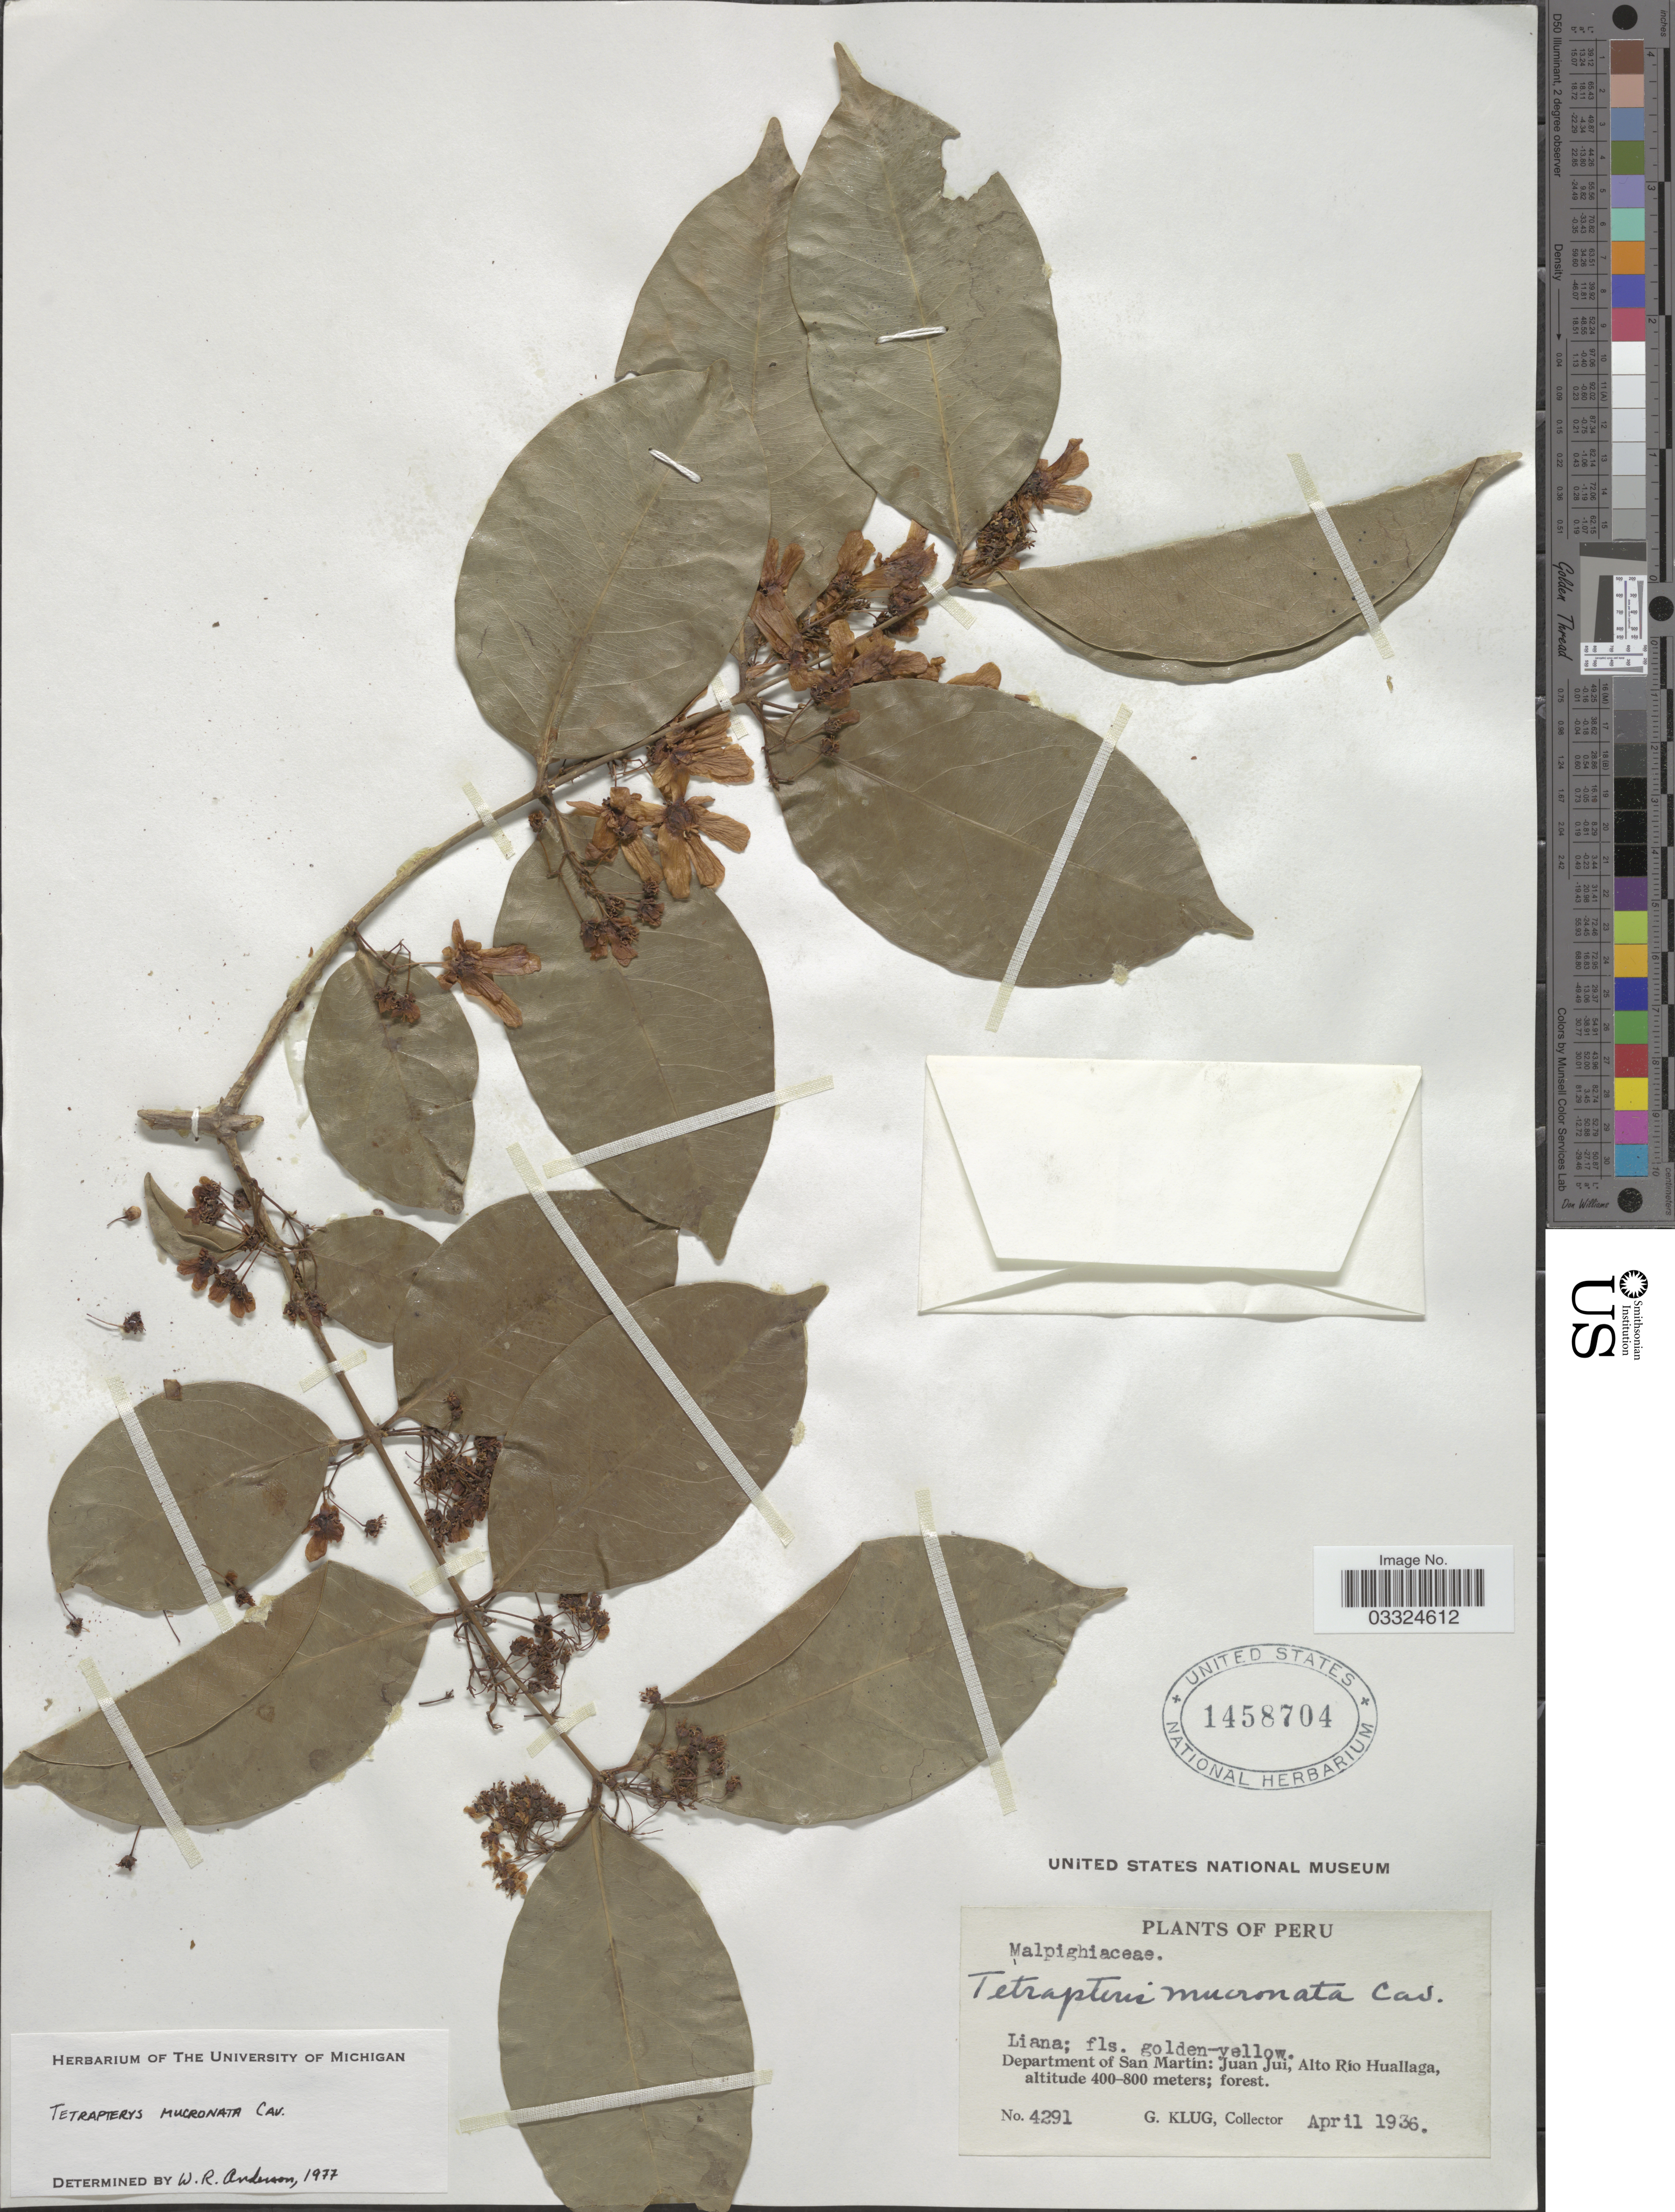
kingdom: Plantae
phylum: Tracheophyta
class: Magnoliopsida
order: Malpighiales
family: Malpighiaceae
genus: Tetrapterys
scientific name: Tetrapterys mucronata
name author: Cav.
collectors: G. Klug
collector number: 4291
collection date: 1936-04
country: Peru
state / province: San Martín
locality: Department of San Martin: Juan Jui, Alto Rio Huallaga.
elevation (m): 400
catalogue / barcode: US 1458704